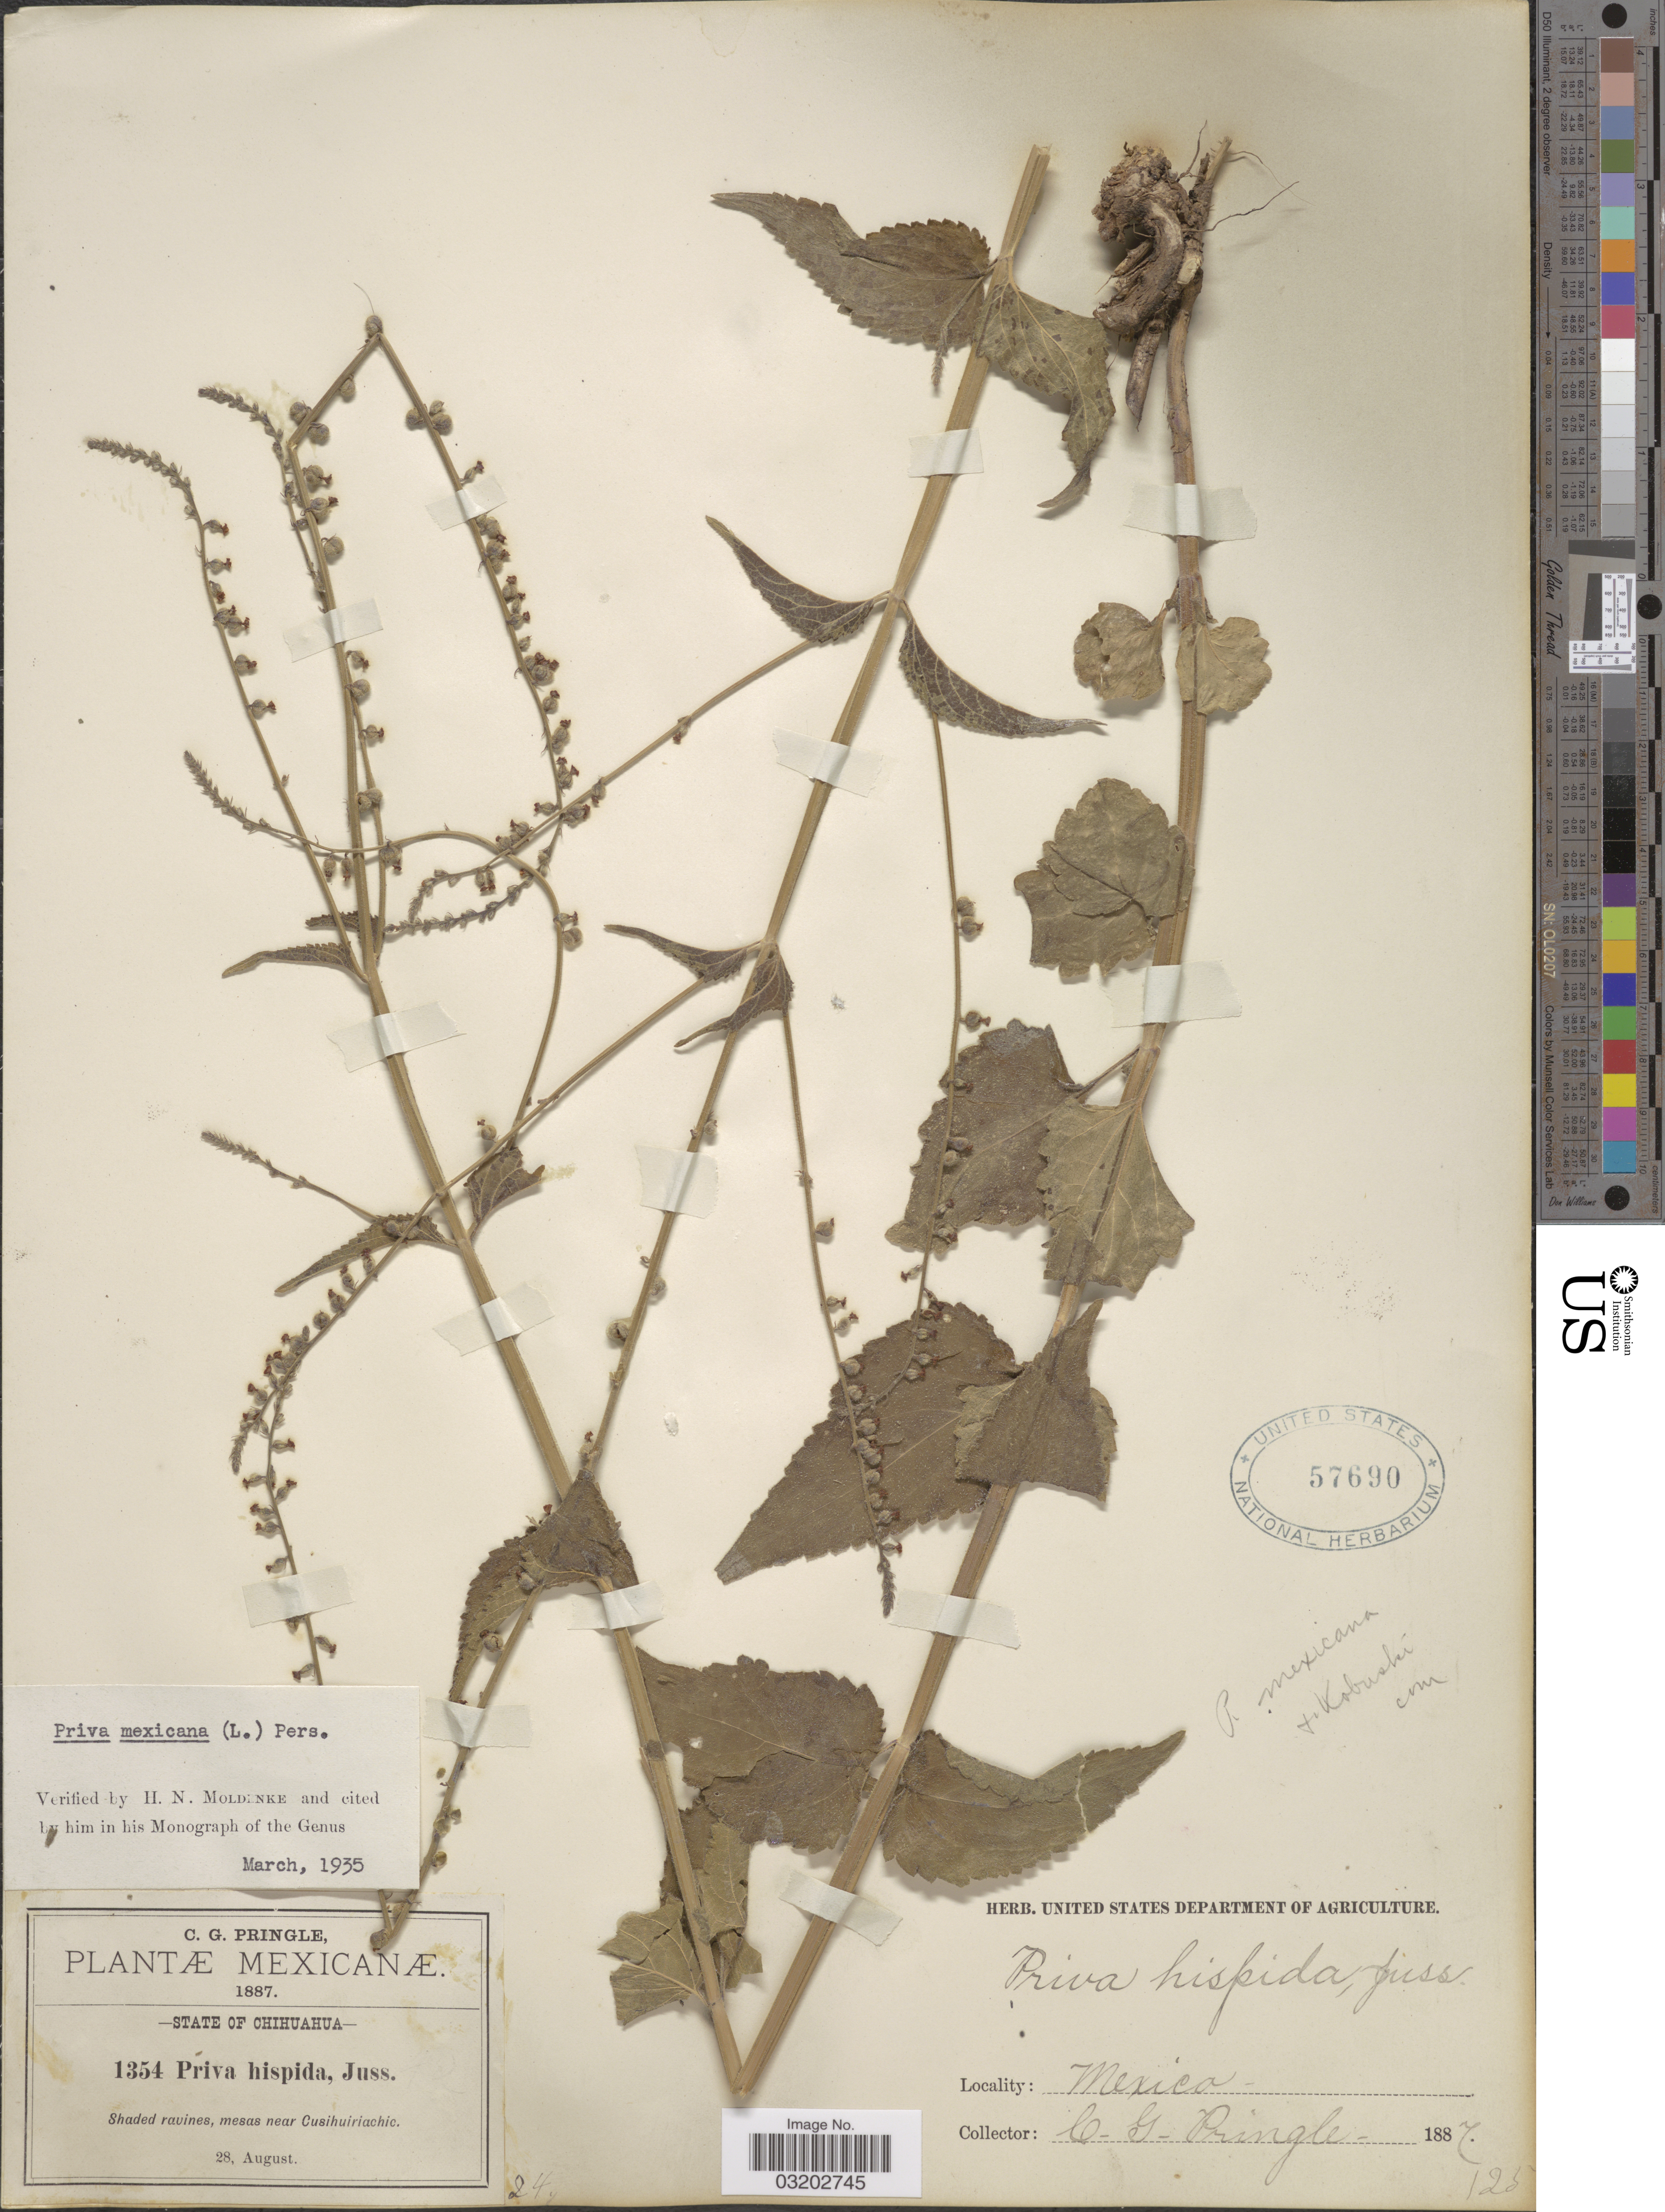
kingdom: Plantae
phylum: Tracheophyta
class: Magnoliopsida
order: Lamiales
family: Verbenaceae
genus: Priva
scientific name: Priva mexicana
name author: (L.) Pers.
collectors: C. G. Pringle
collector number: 1354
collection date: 1887-08-28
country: Mexico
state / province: Chihuahua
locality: Shaded ravines, mesas near Cusihuirachic.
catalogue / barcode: US 57690